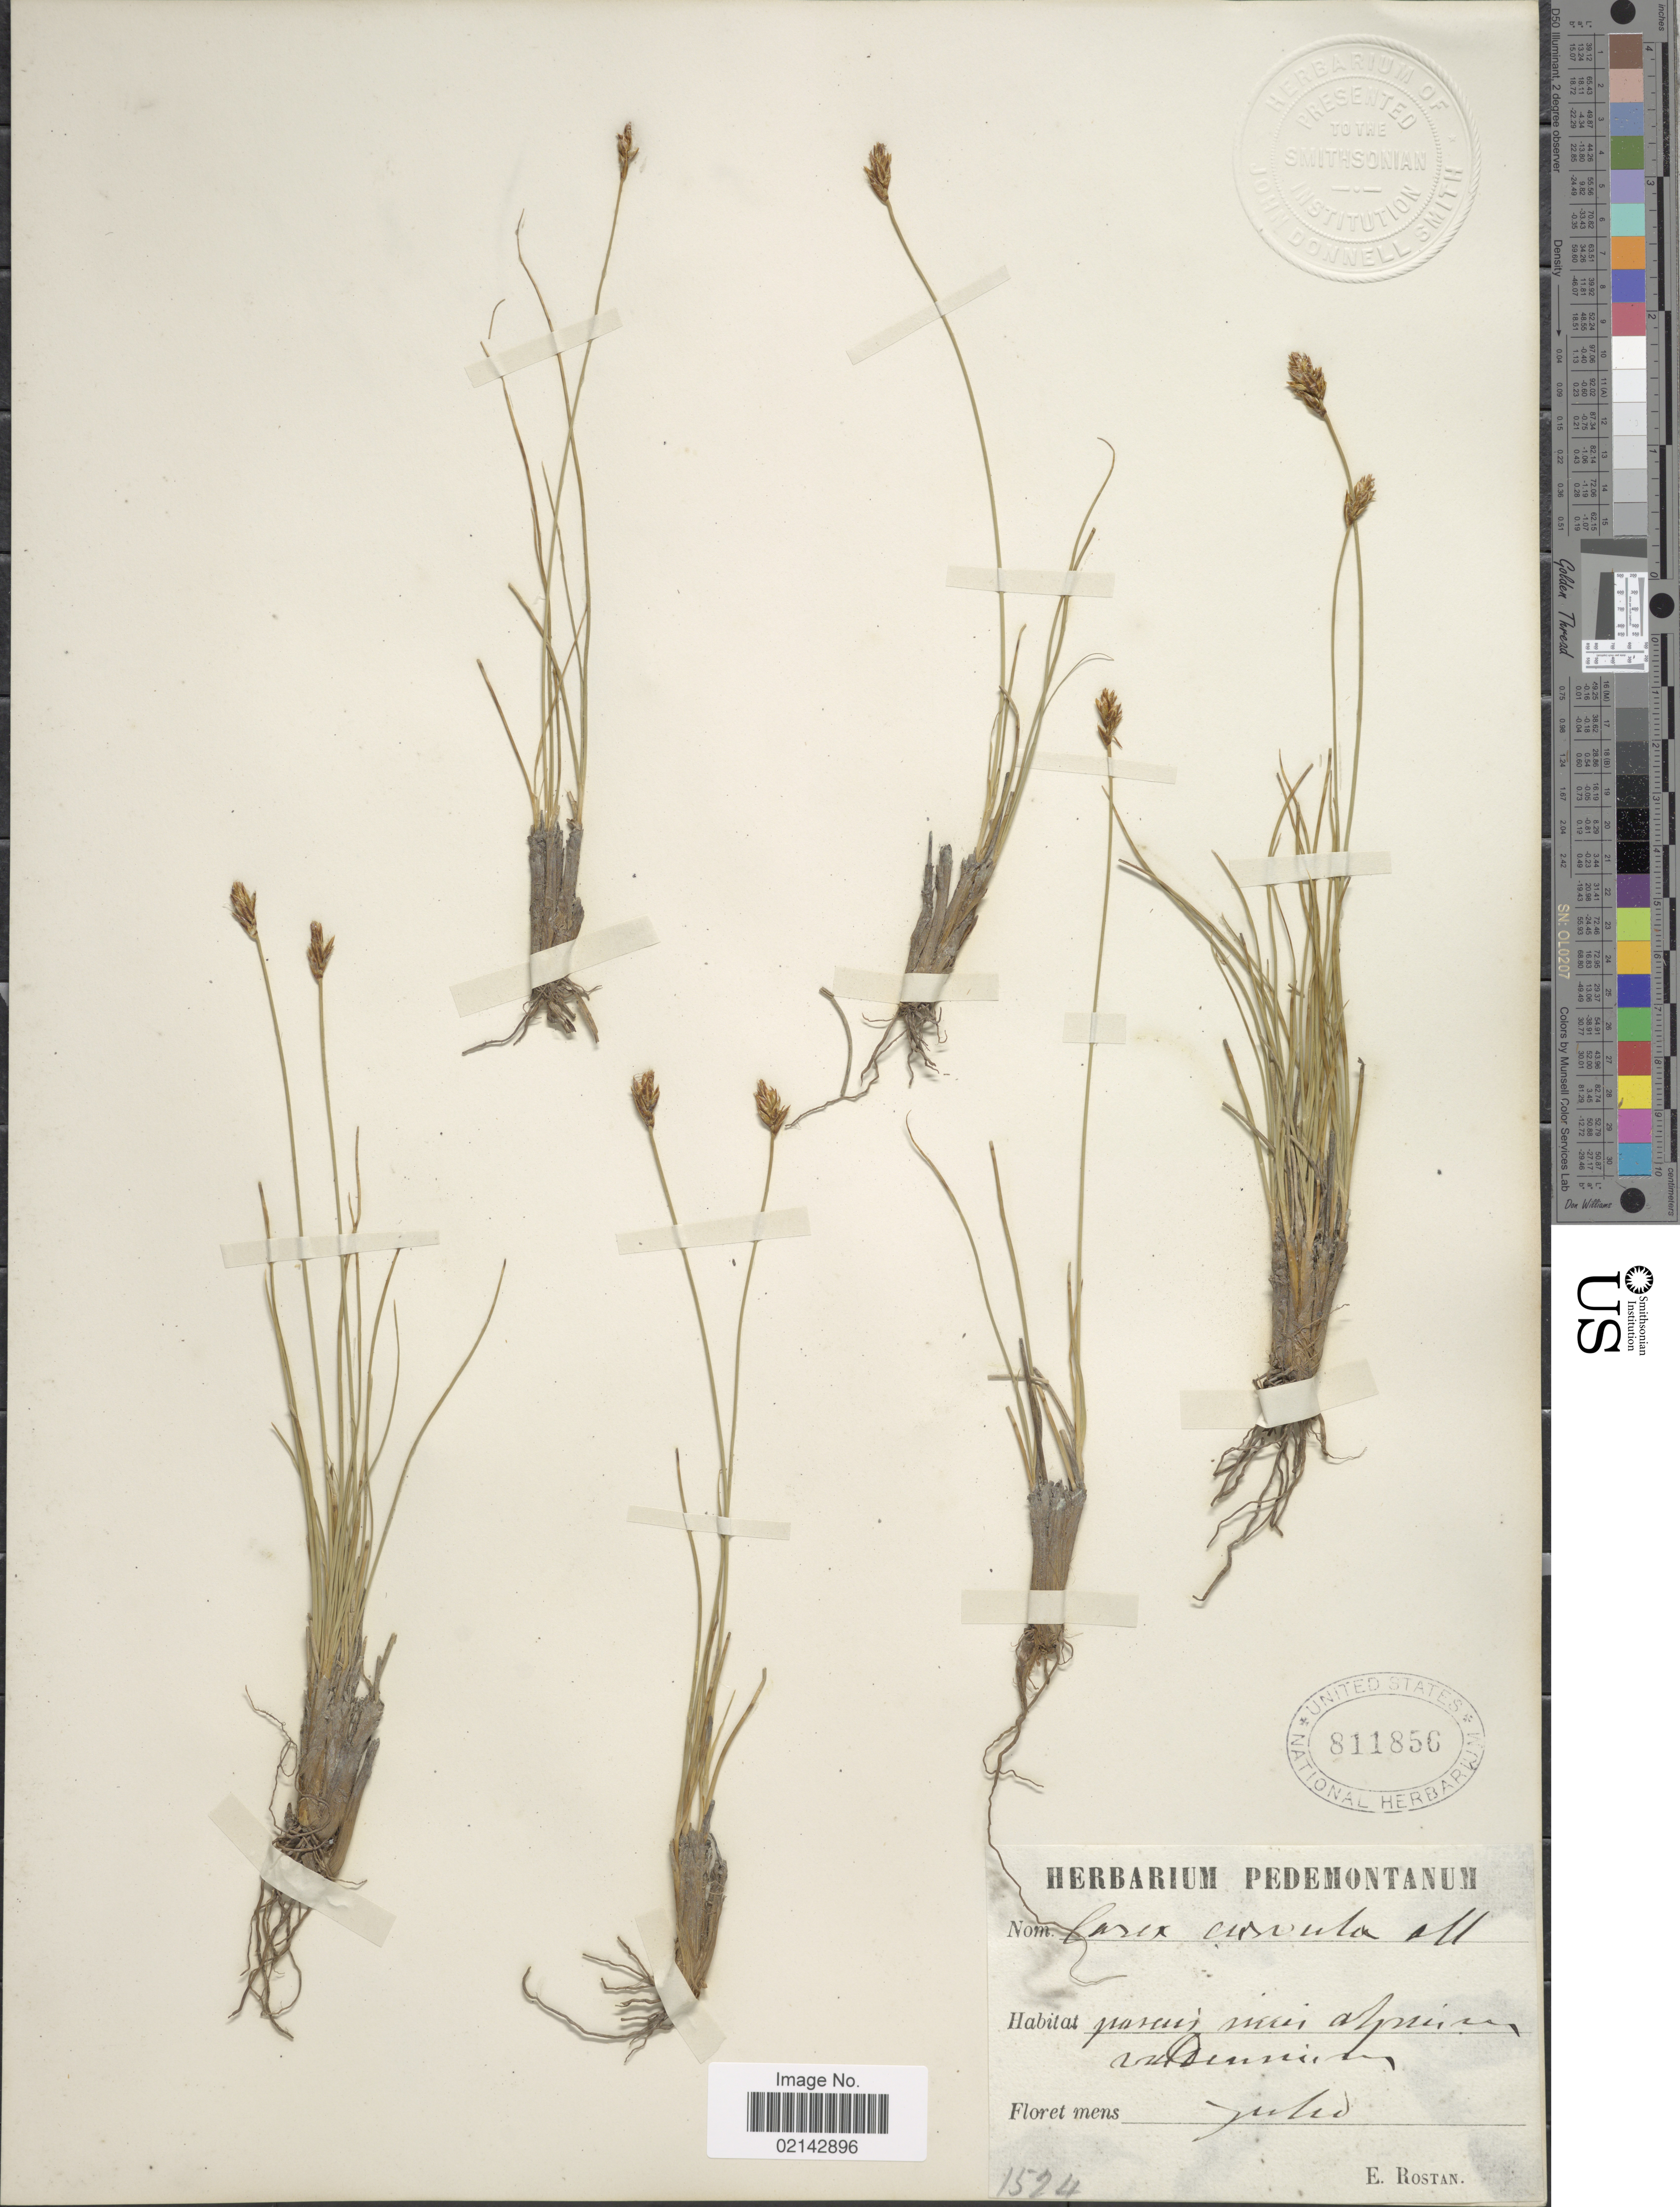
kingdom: Plantae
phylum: Tracheophyta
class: Liliopsida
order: Poales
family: Cyperaceae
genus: Carex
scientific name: Carex curvula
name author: All.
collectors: E. Rostan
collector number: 1524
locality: Pascuis siccis alpinium ver Dennium. [interpreted]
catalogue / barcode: US 811856